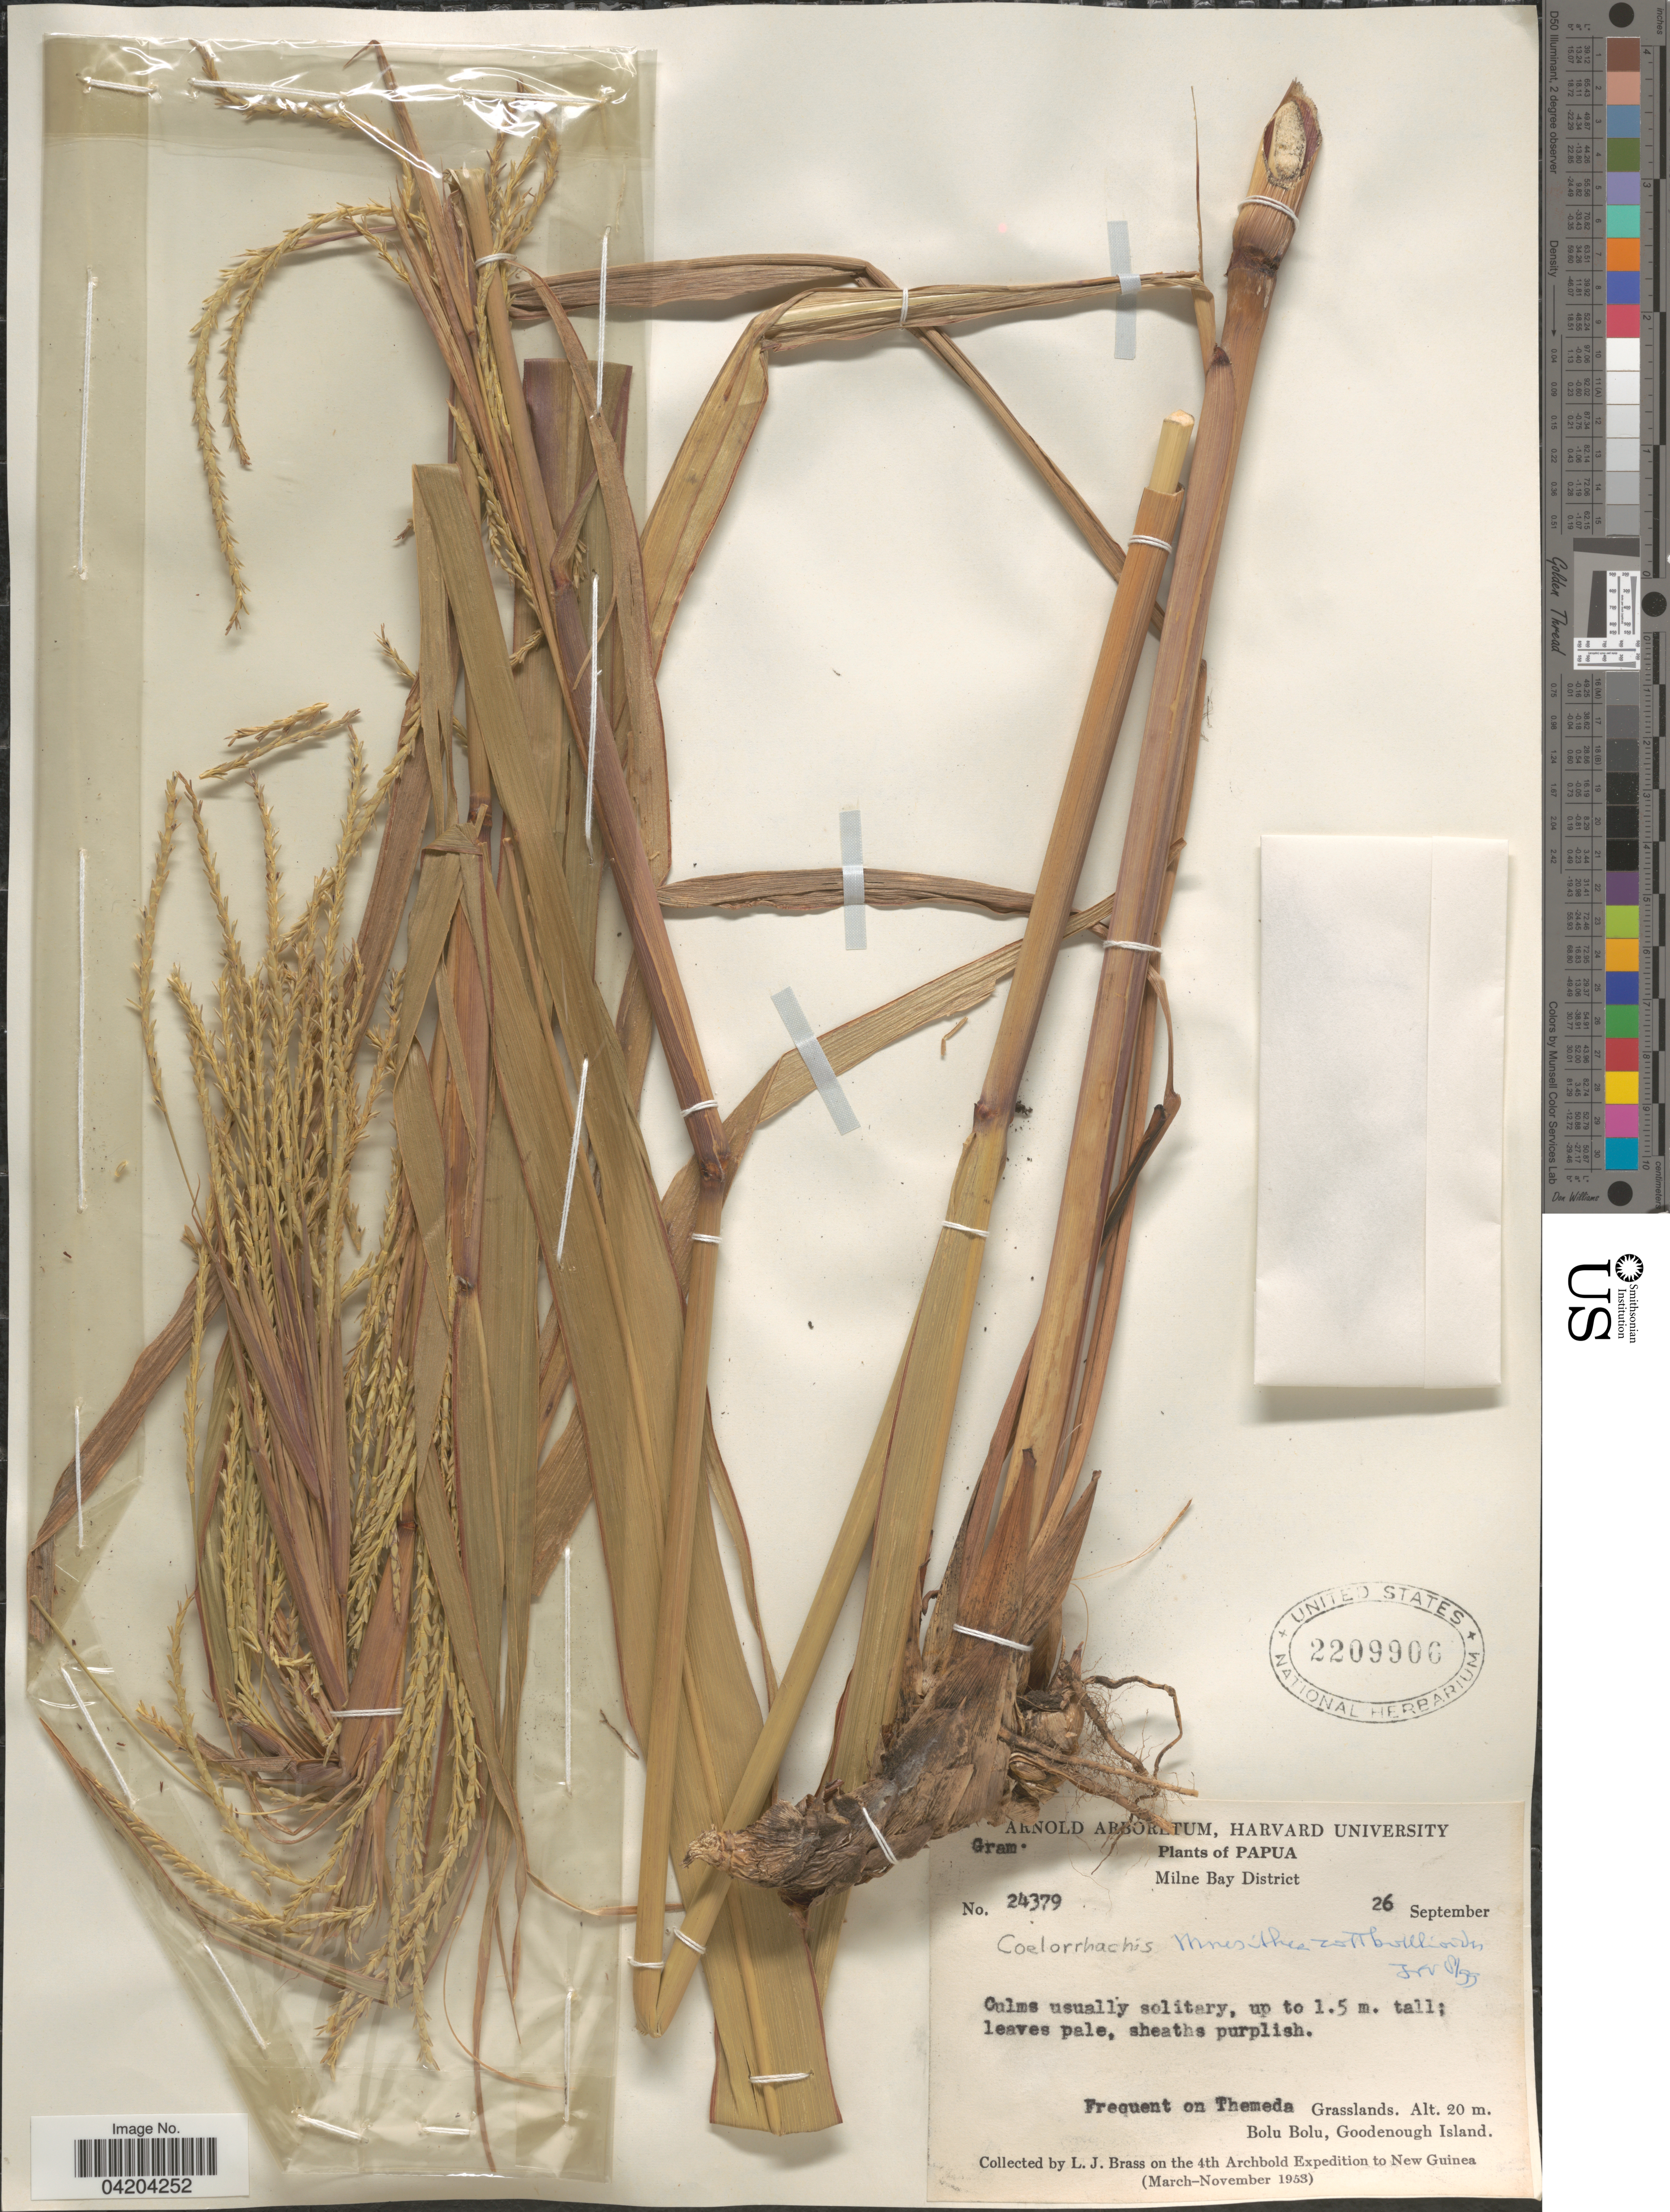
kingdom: Plantae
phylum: Tracheophyta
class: Liliopsida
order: Poales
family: Poaceae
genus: Mnesithea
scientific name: Mnesithea rottboellioides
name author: (R. Br.) de Koning & Sosef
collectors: L. J. Brass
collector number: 24379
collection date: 1953-09-26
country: Papua New Guinea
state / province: Milne Bay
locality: Papua. Milne Bay District. On Themeda Grasslands. Bolu Bolu, Goodenough Island. The 4th Archbold Expedition to New Guinea (March-November 1953).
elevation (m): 20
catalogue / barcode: US 2209906